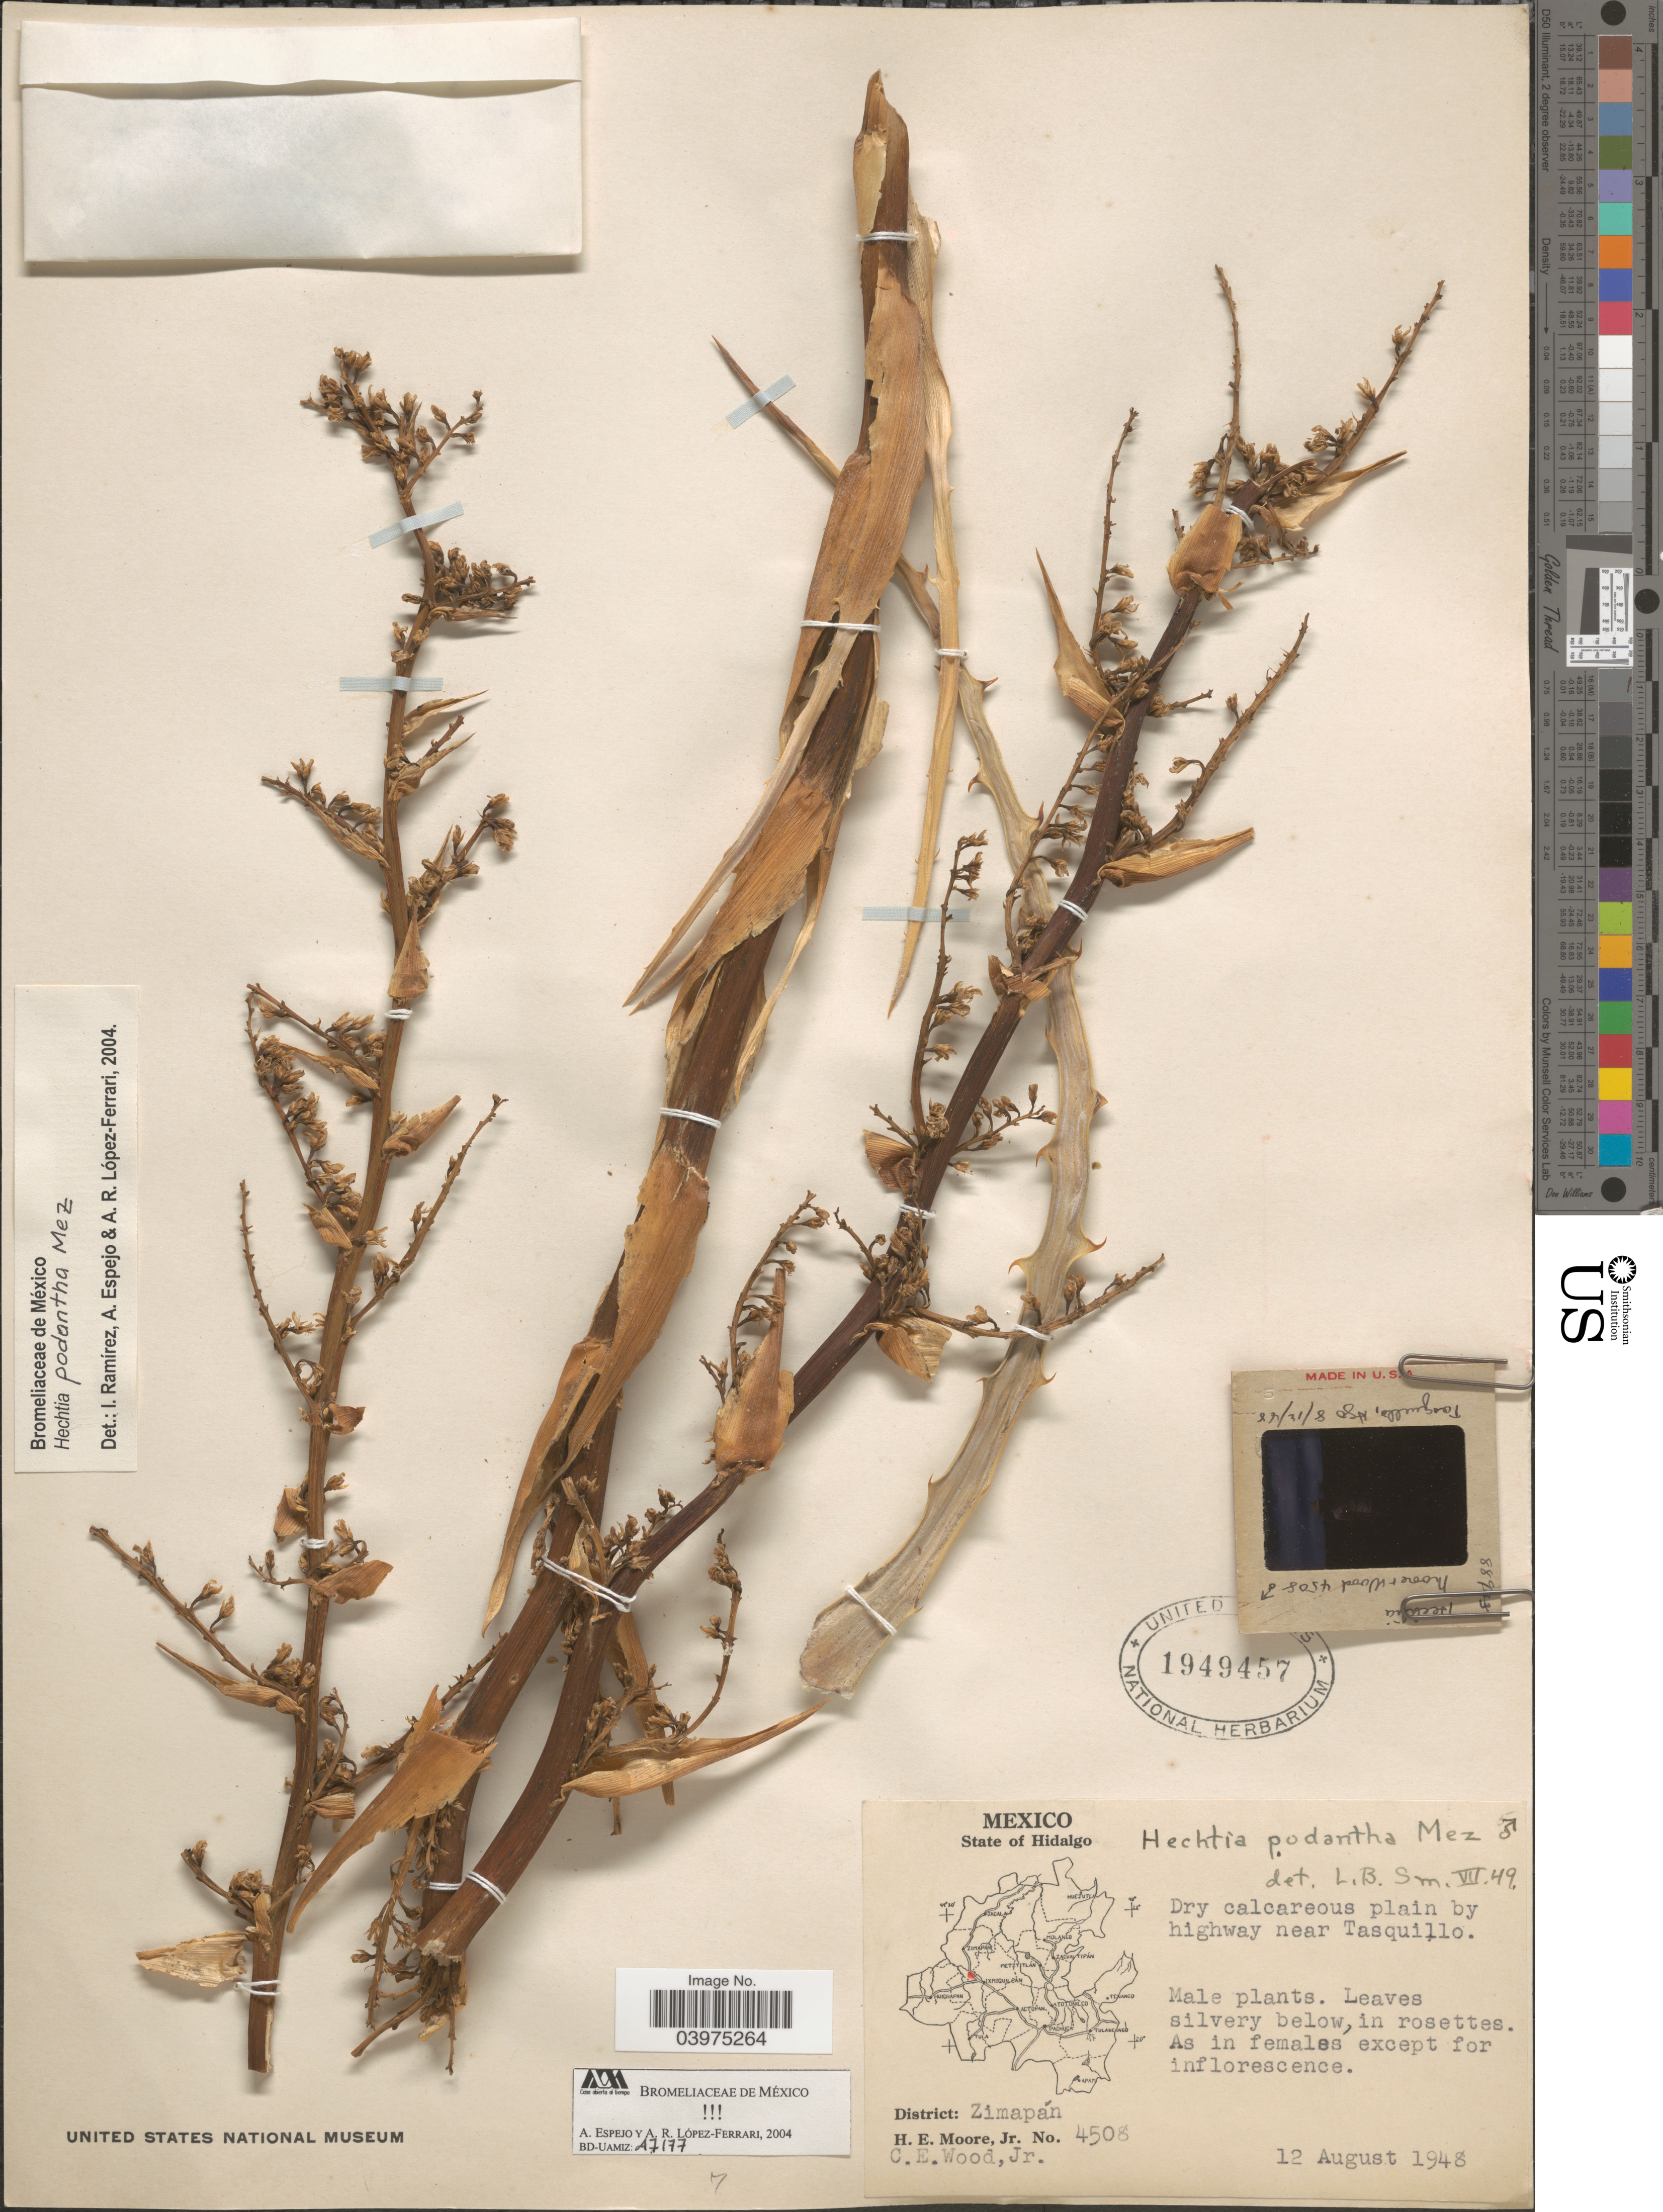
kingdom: Plantae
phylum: Tracheophyta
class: Liliopsida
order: Poales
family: Bromeliaceae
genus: Hechtia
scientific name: Hechtia podantha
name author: Mez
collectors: H. Moore & C. Wood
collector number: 4508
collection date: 1948-08-12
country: Mexico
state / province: Hidalgo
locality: Dry calcareous plain by highway near Tasquillo. District: Zimapán.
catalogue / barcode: US 1949457